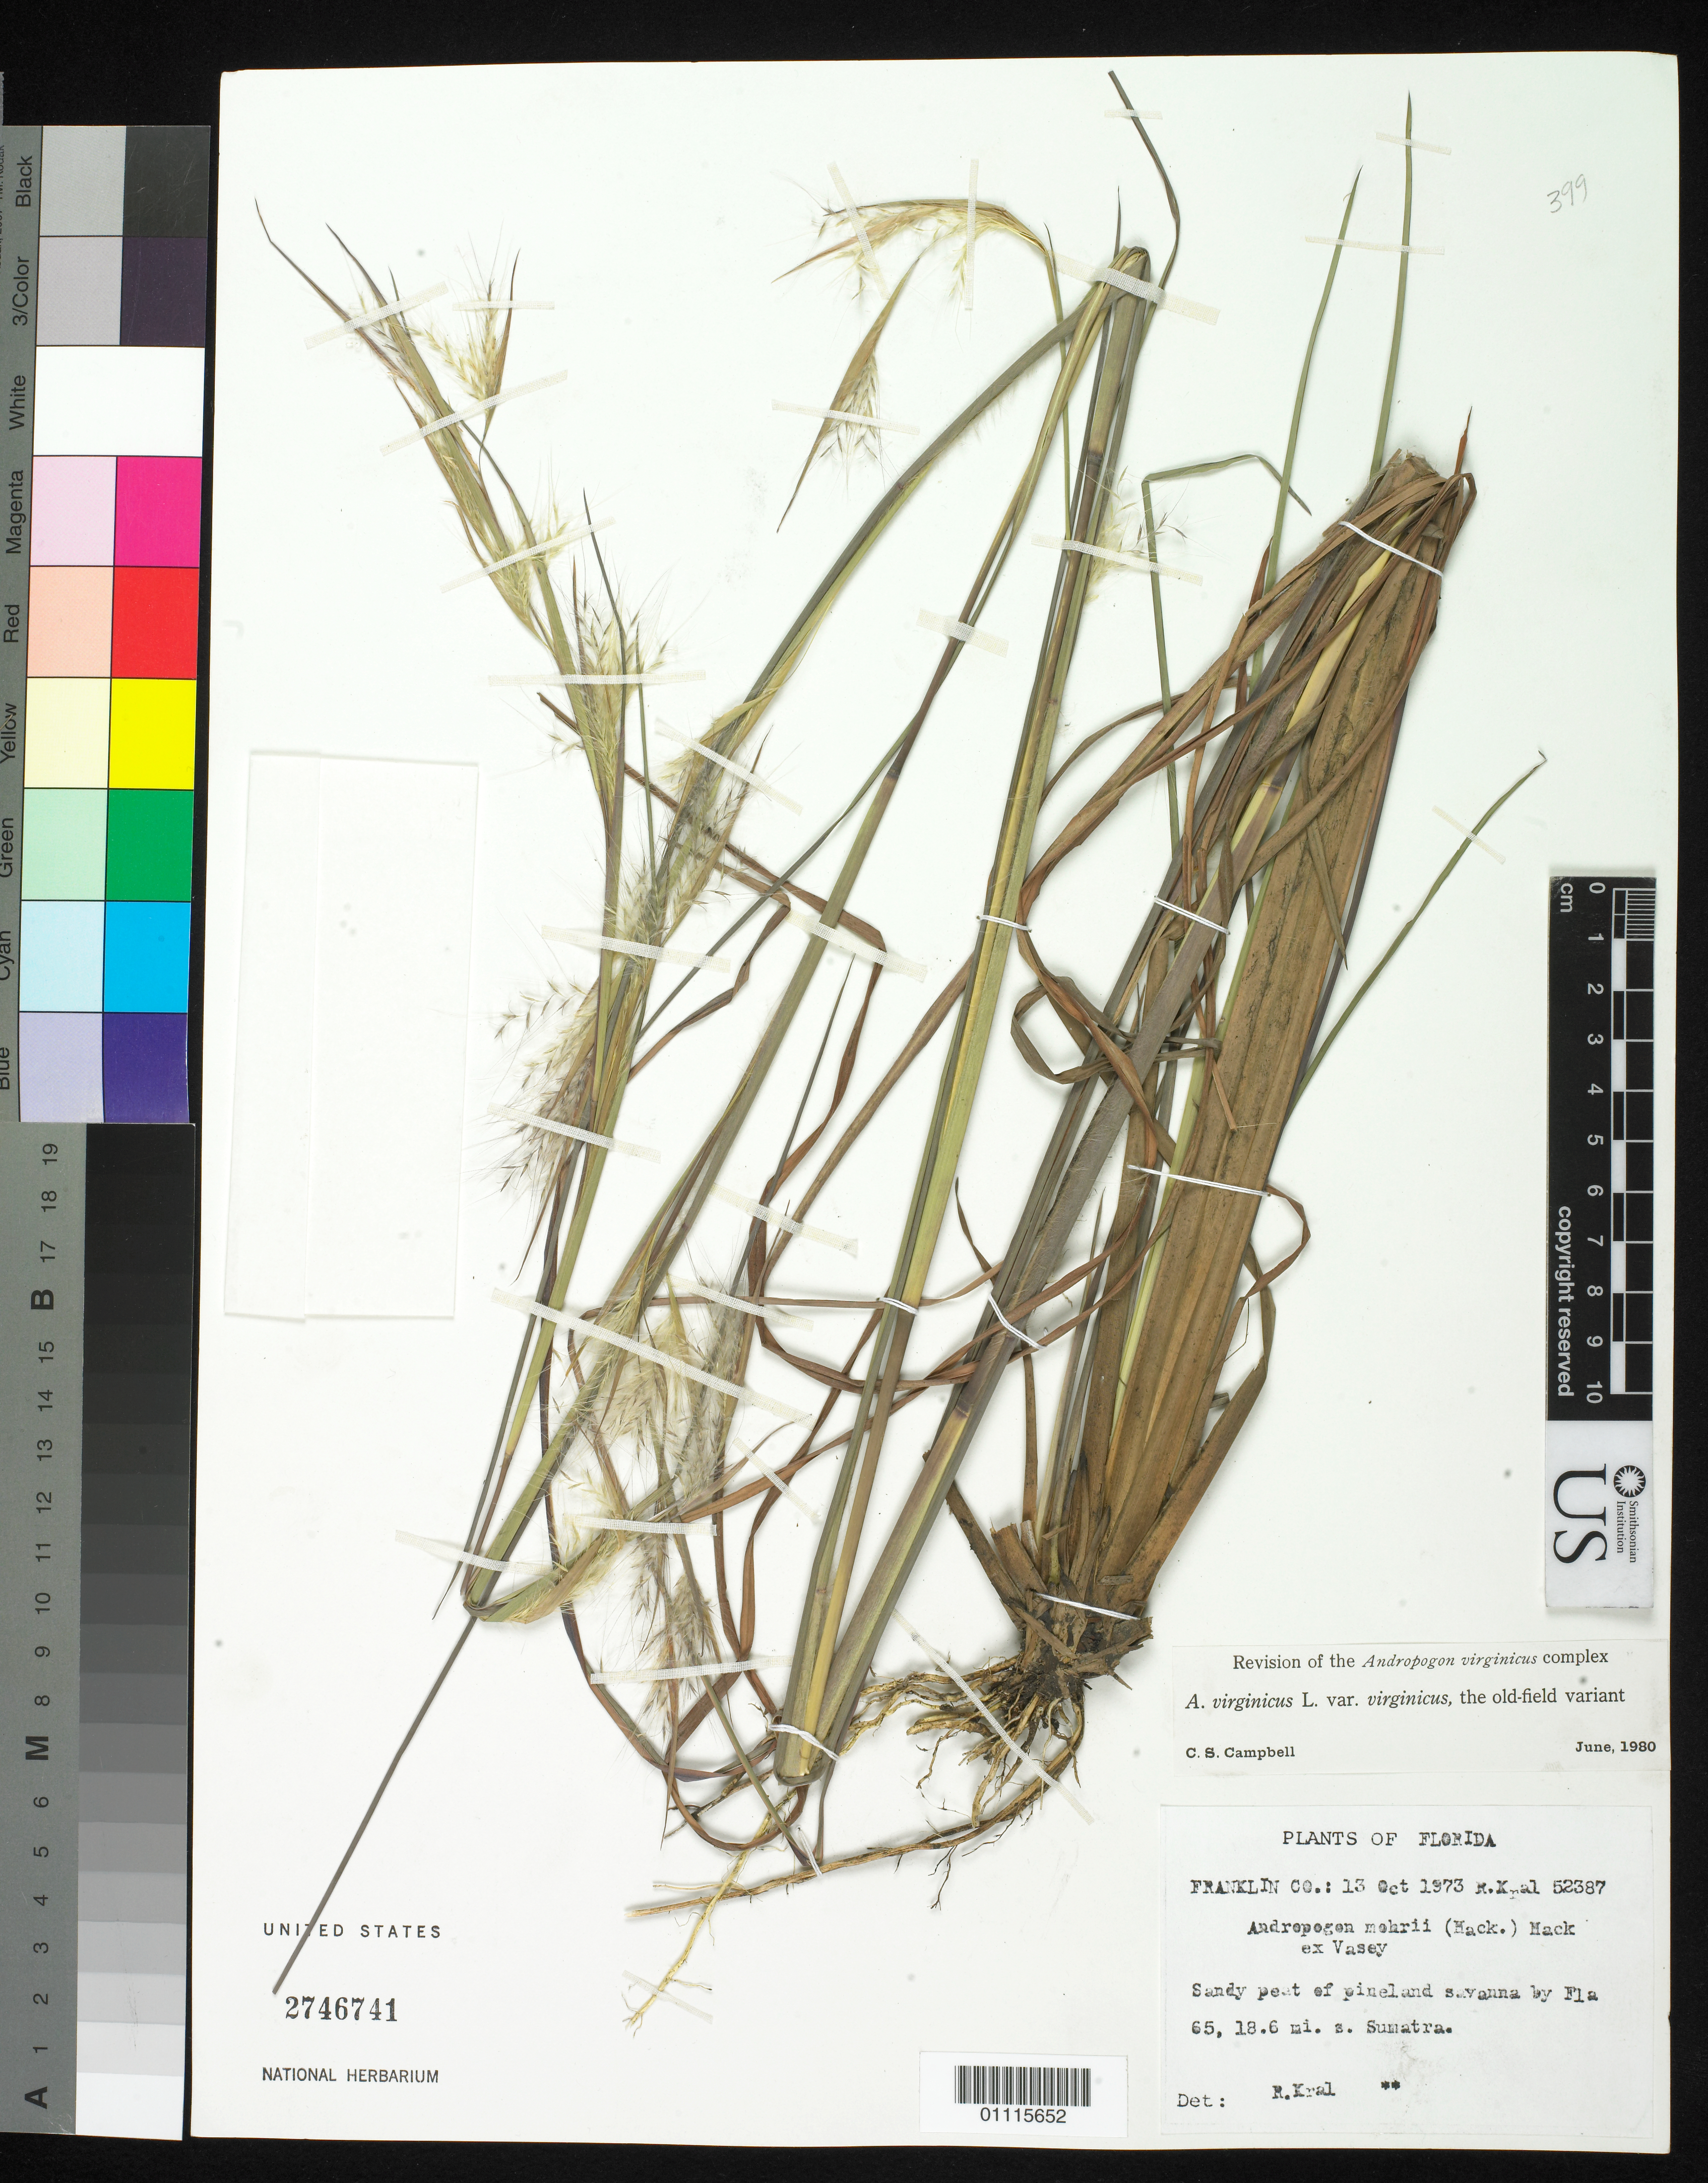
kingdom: Plantae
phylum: Tracheophyta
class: Liliopsida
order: Poales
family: Poaceae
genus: Andropogon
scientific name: Andropogon virginicus var. virginicus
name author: L.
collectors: R. Kral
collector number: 52387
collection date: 1973-10-13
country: United States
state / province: Florida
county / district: Franklin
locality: Sandy peat of pineland sayanna by Fla 65, 18.6 mi. S Sumatra.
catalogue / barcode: US 2746741